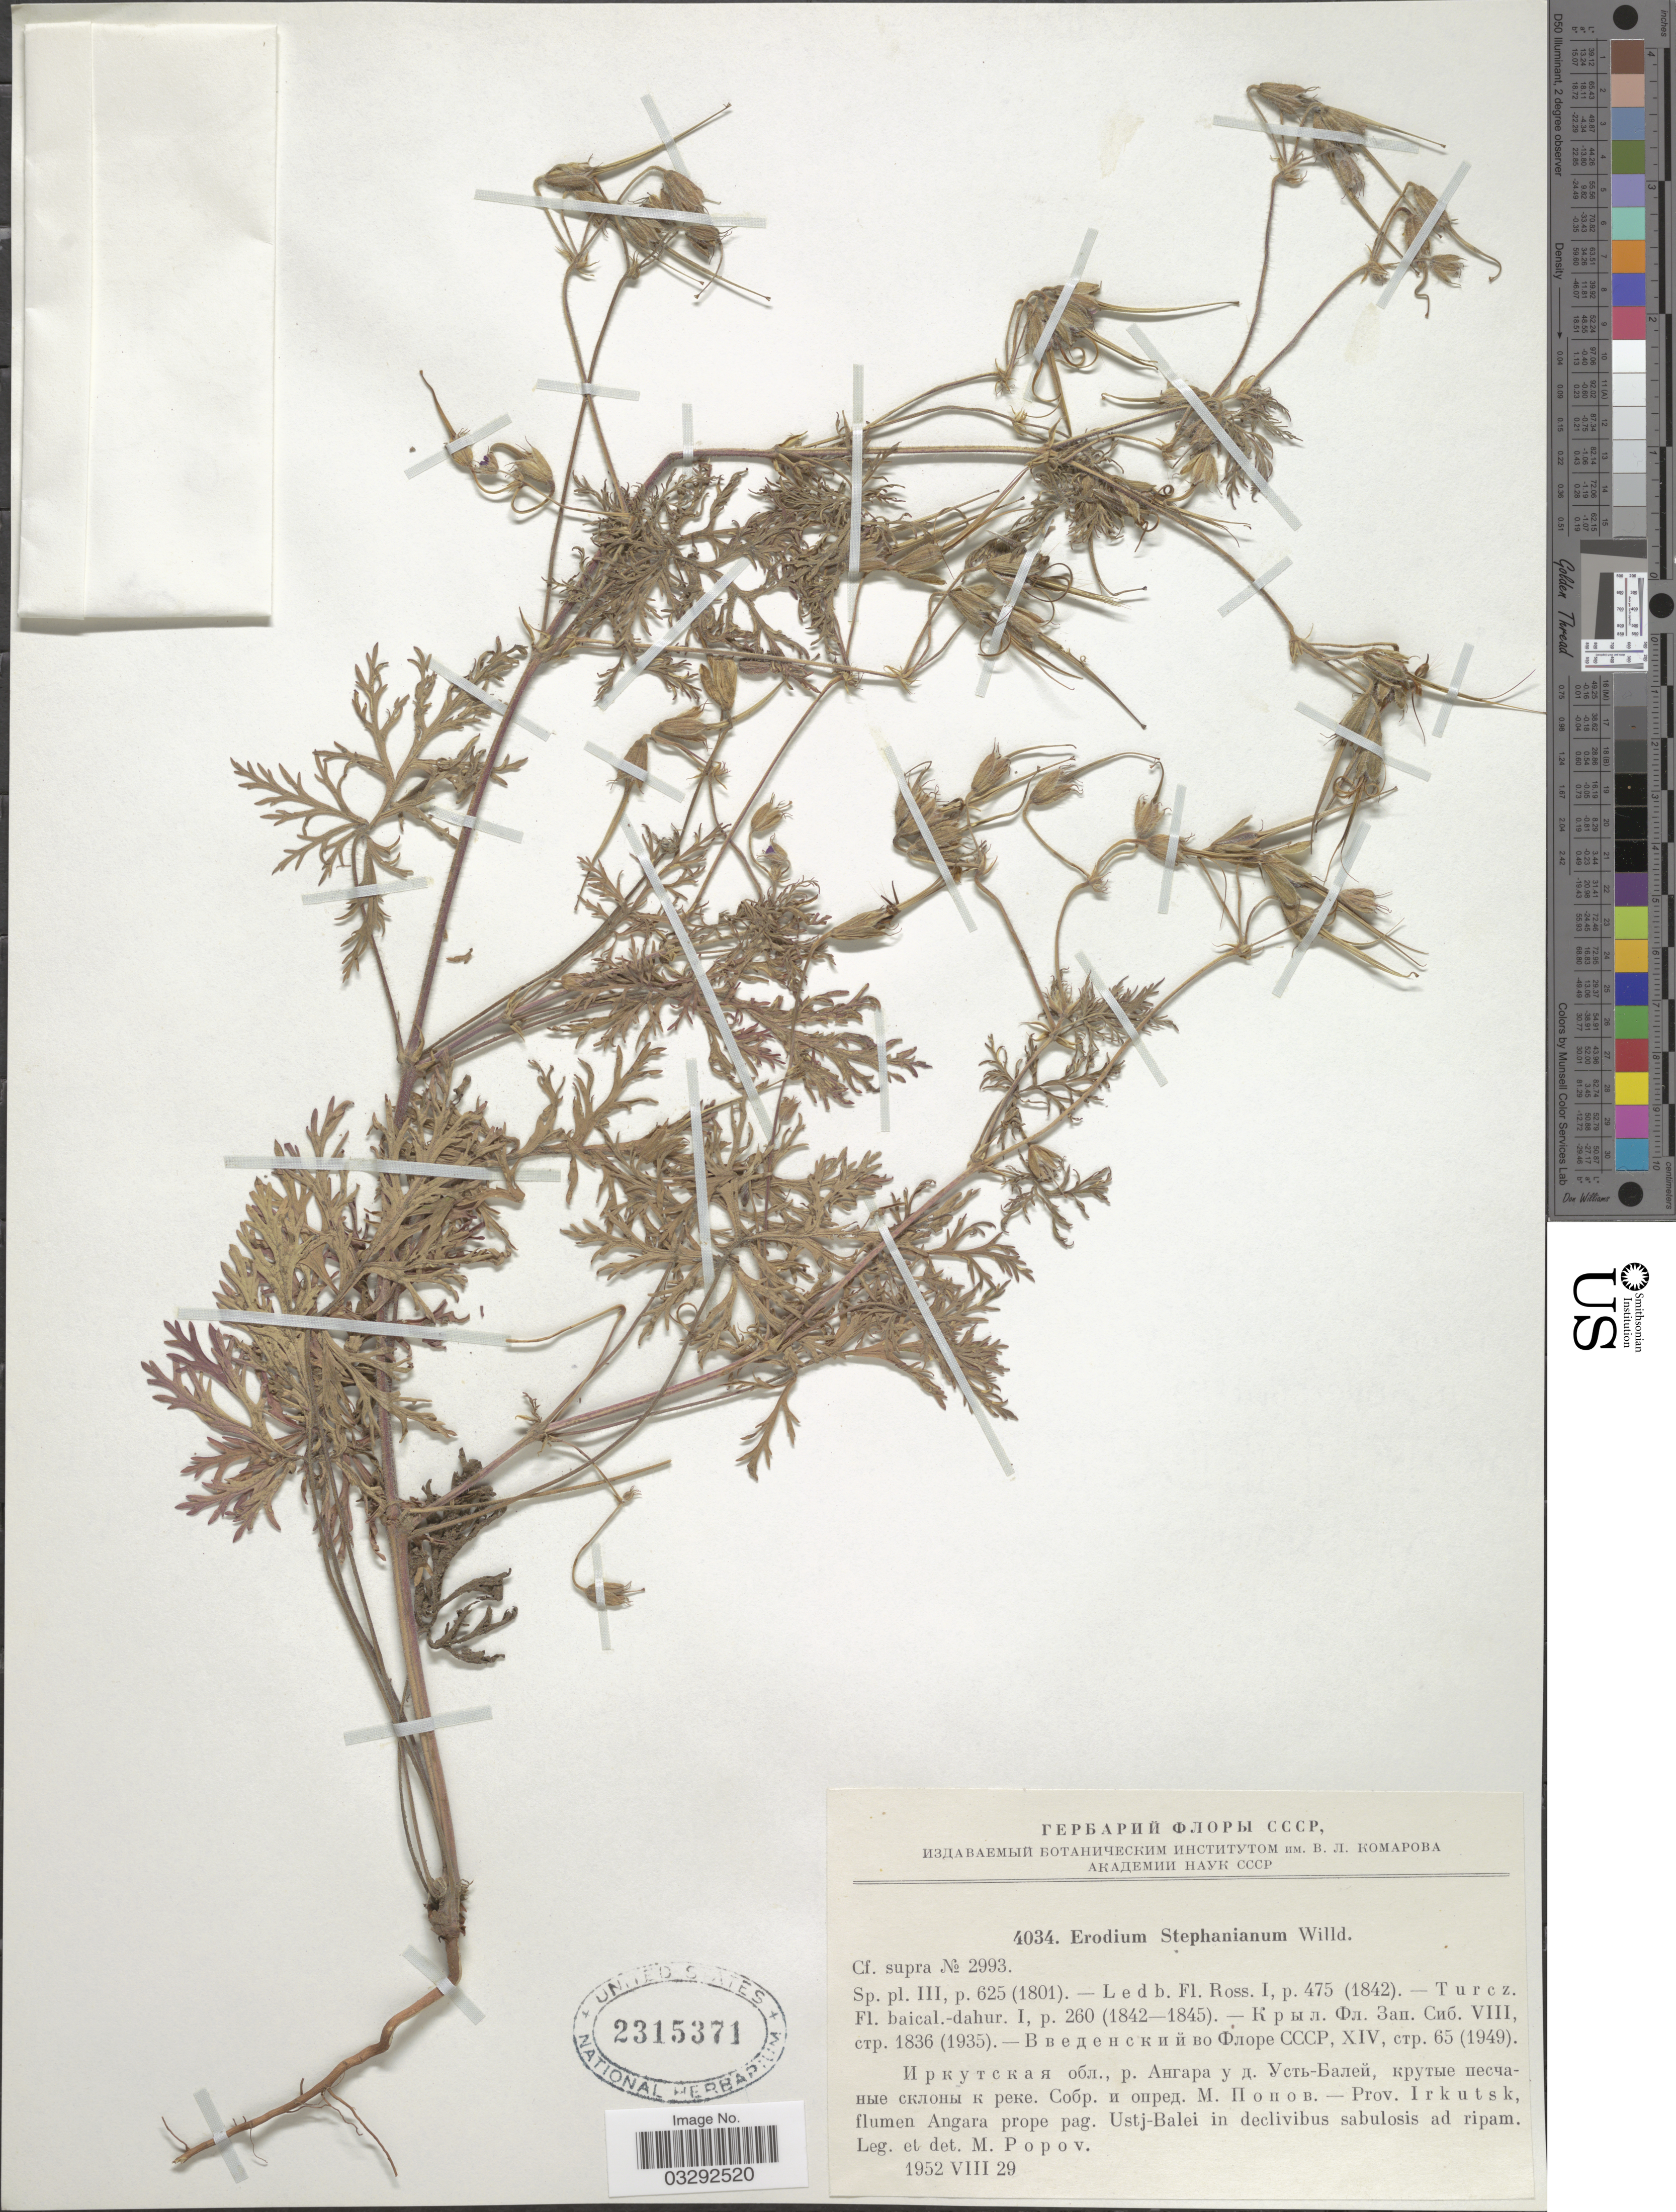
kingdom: Plantae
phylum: Tracheophyta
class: Magnoliopsida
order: Geraniales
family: Geraniaceae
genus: Erodium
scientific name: Erodium stephanianum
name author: Willd.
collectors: M. Popov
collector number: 4034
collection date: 1952-08-29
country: Russian Federation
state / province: Irkutsk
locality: Flumen Angara prope pag. Ustj-Balei in declivibus sabulosis ad ripam.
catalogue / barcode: US 2315371